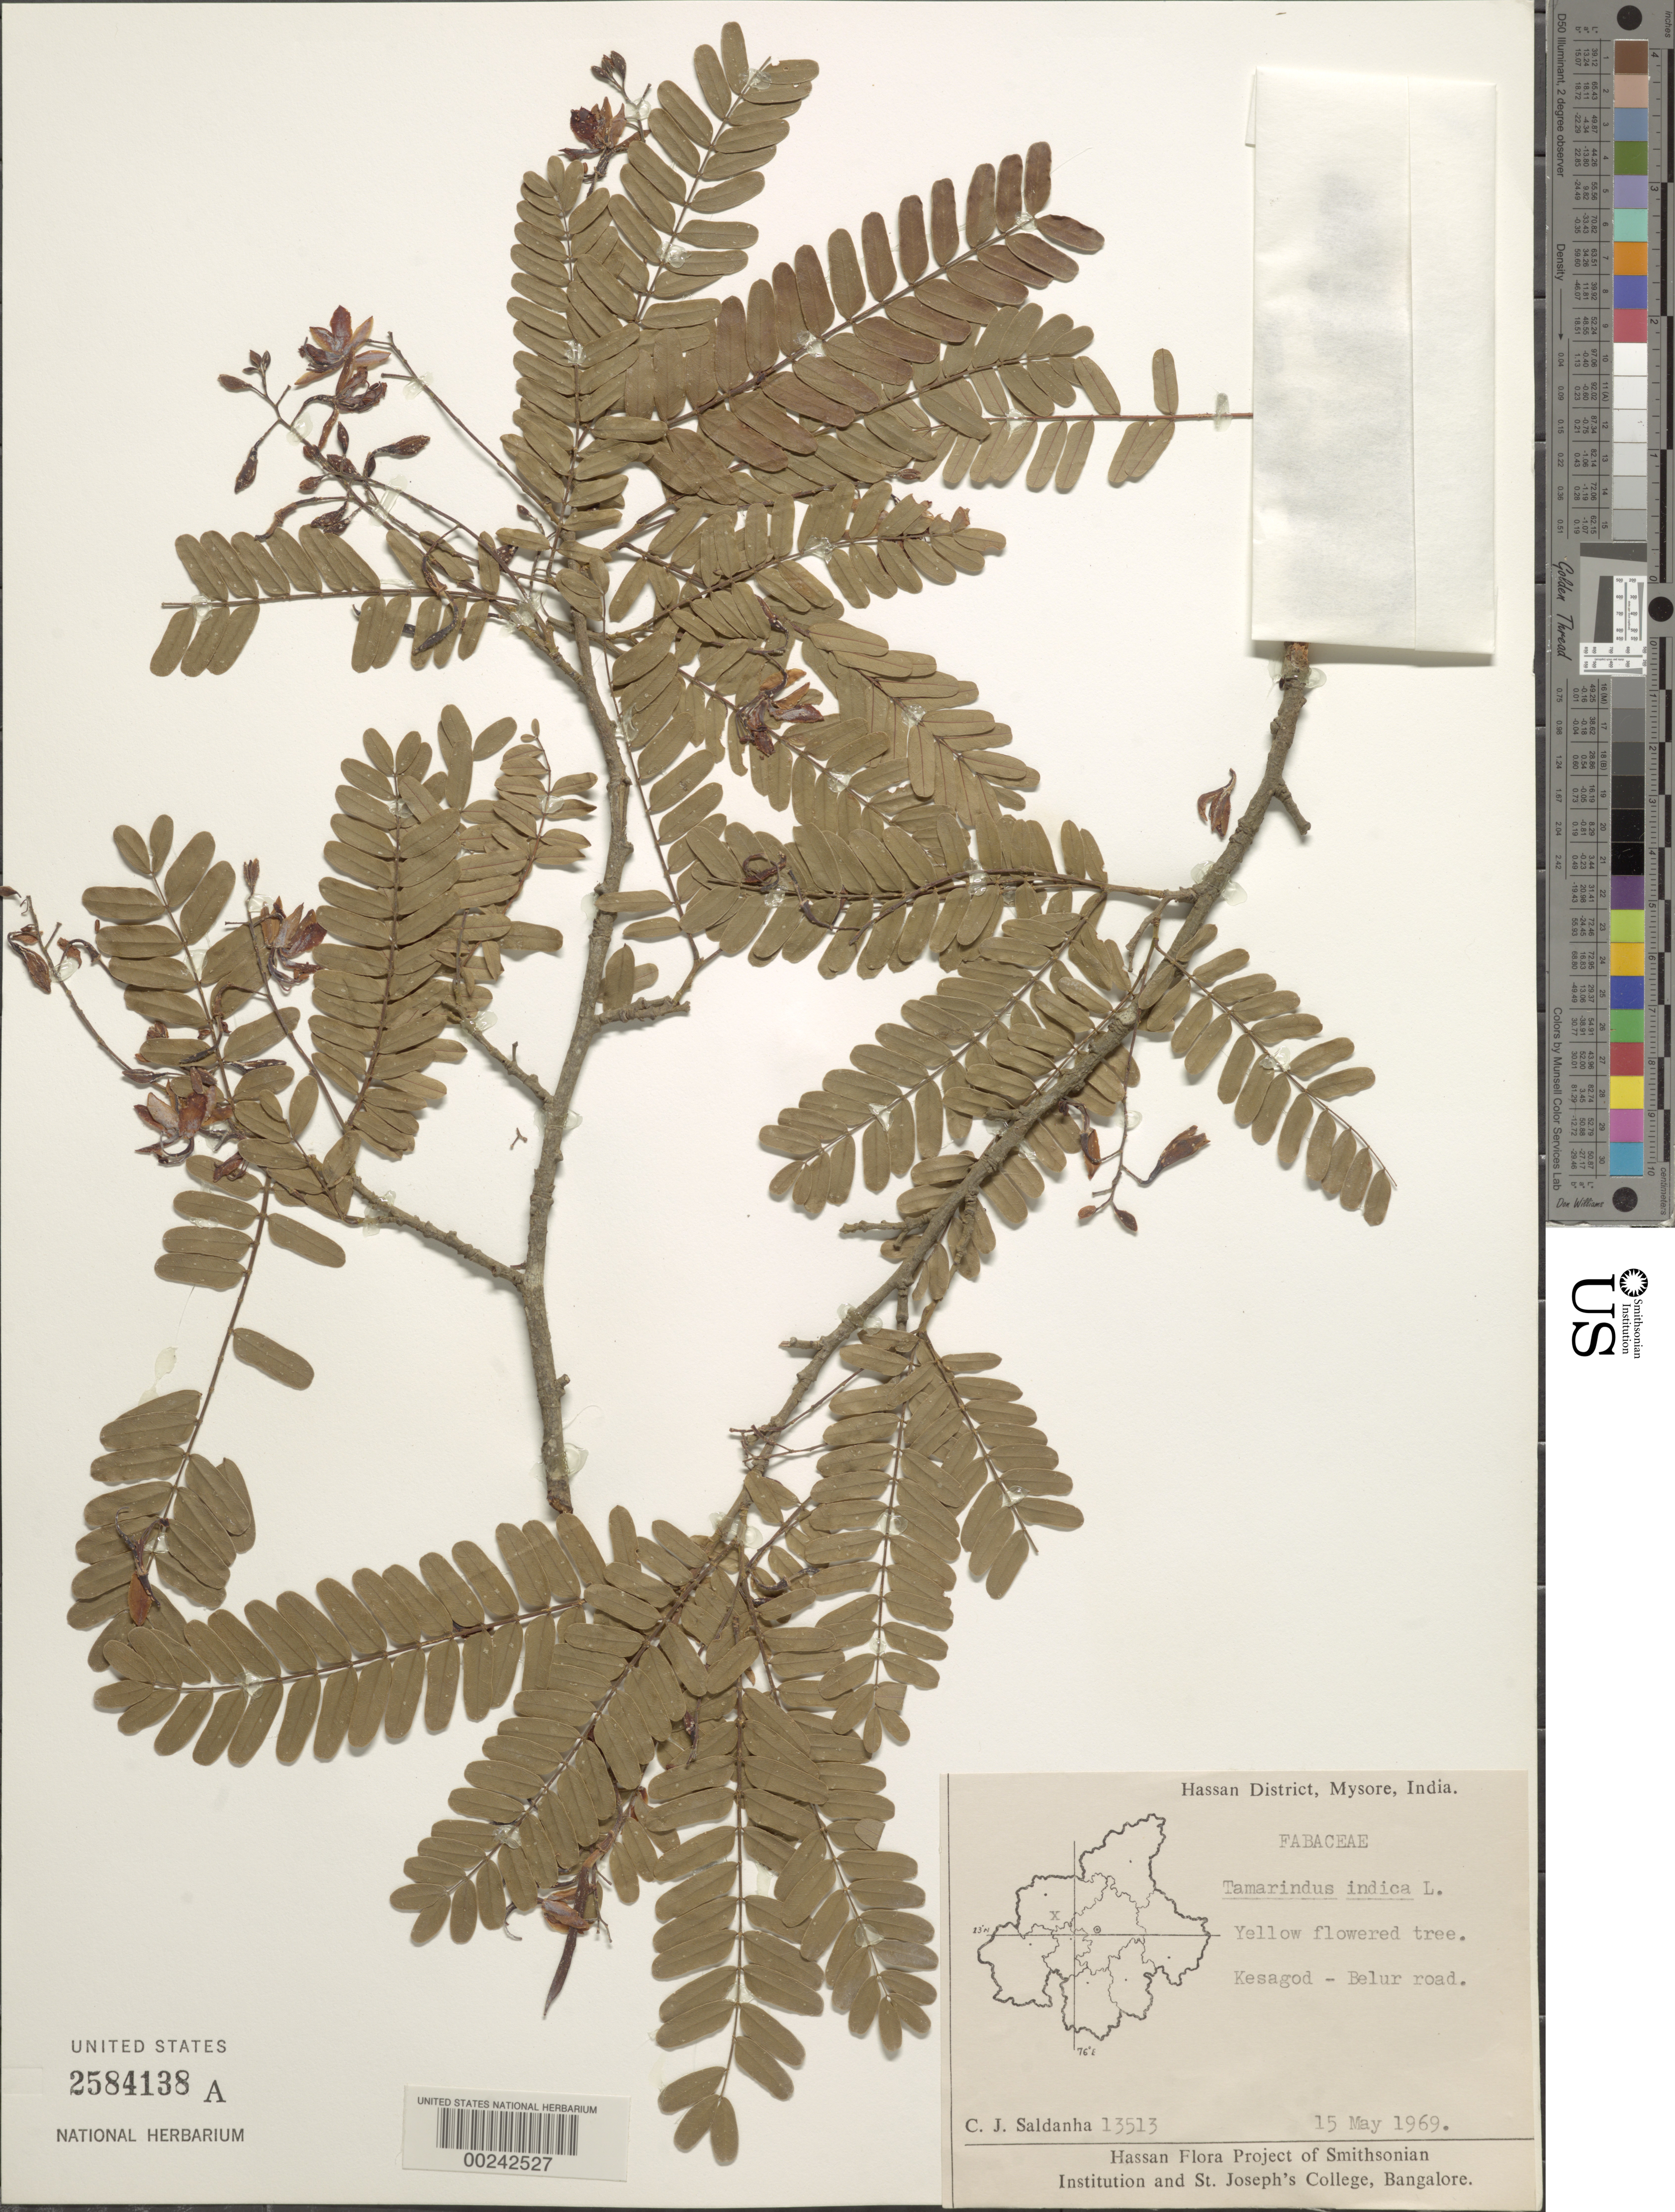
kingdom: Plantae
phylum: Tracheophyta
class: Magnoliopsida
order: Fabales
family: Fabaceae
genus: Tamarindus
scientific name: Tamarindus indica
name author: L.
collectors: C. J. Saldanha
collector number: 13513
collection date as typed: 15 May 1969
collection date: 1969-05-15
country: India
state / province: Karnataka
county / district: Hassan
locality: Kesagod - belur road, mysore state [mysore state = karnataka.]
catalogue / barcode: US 2584138A